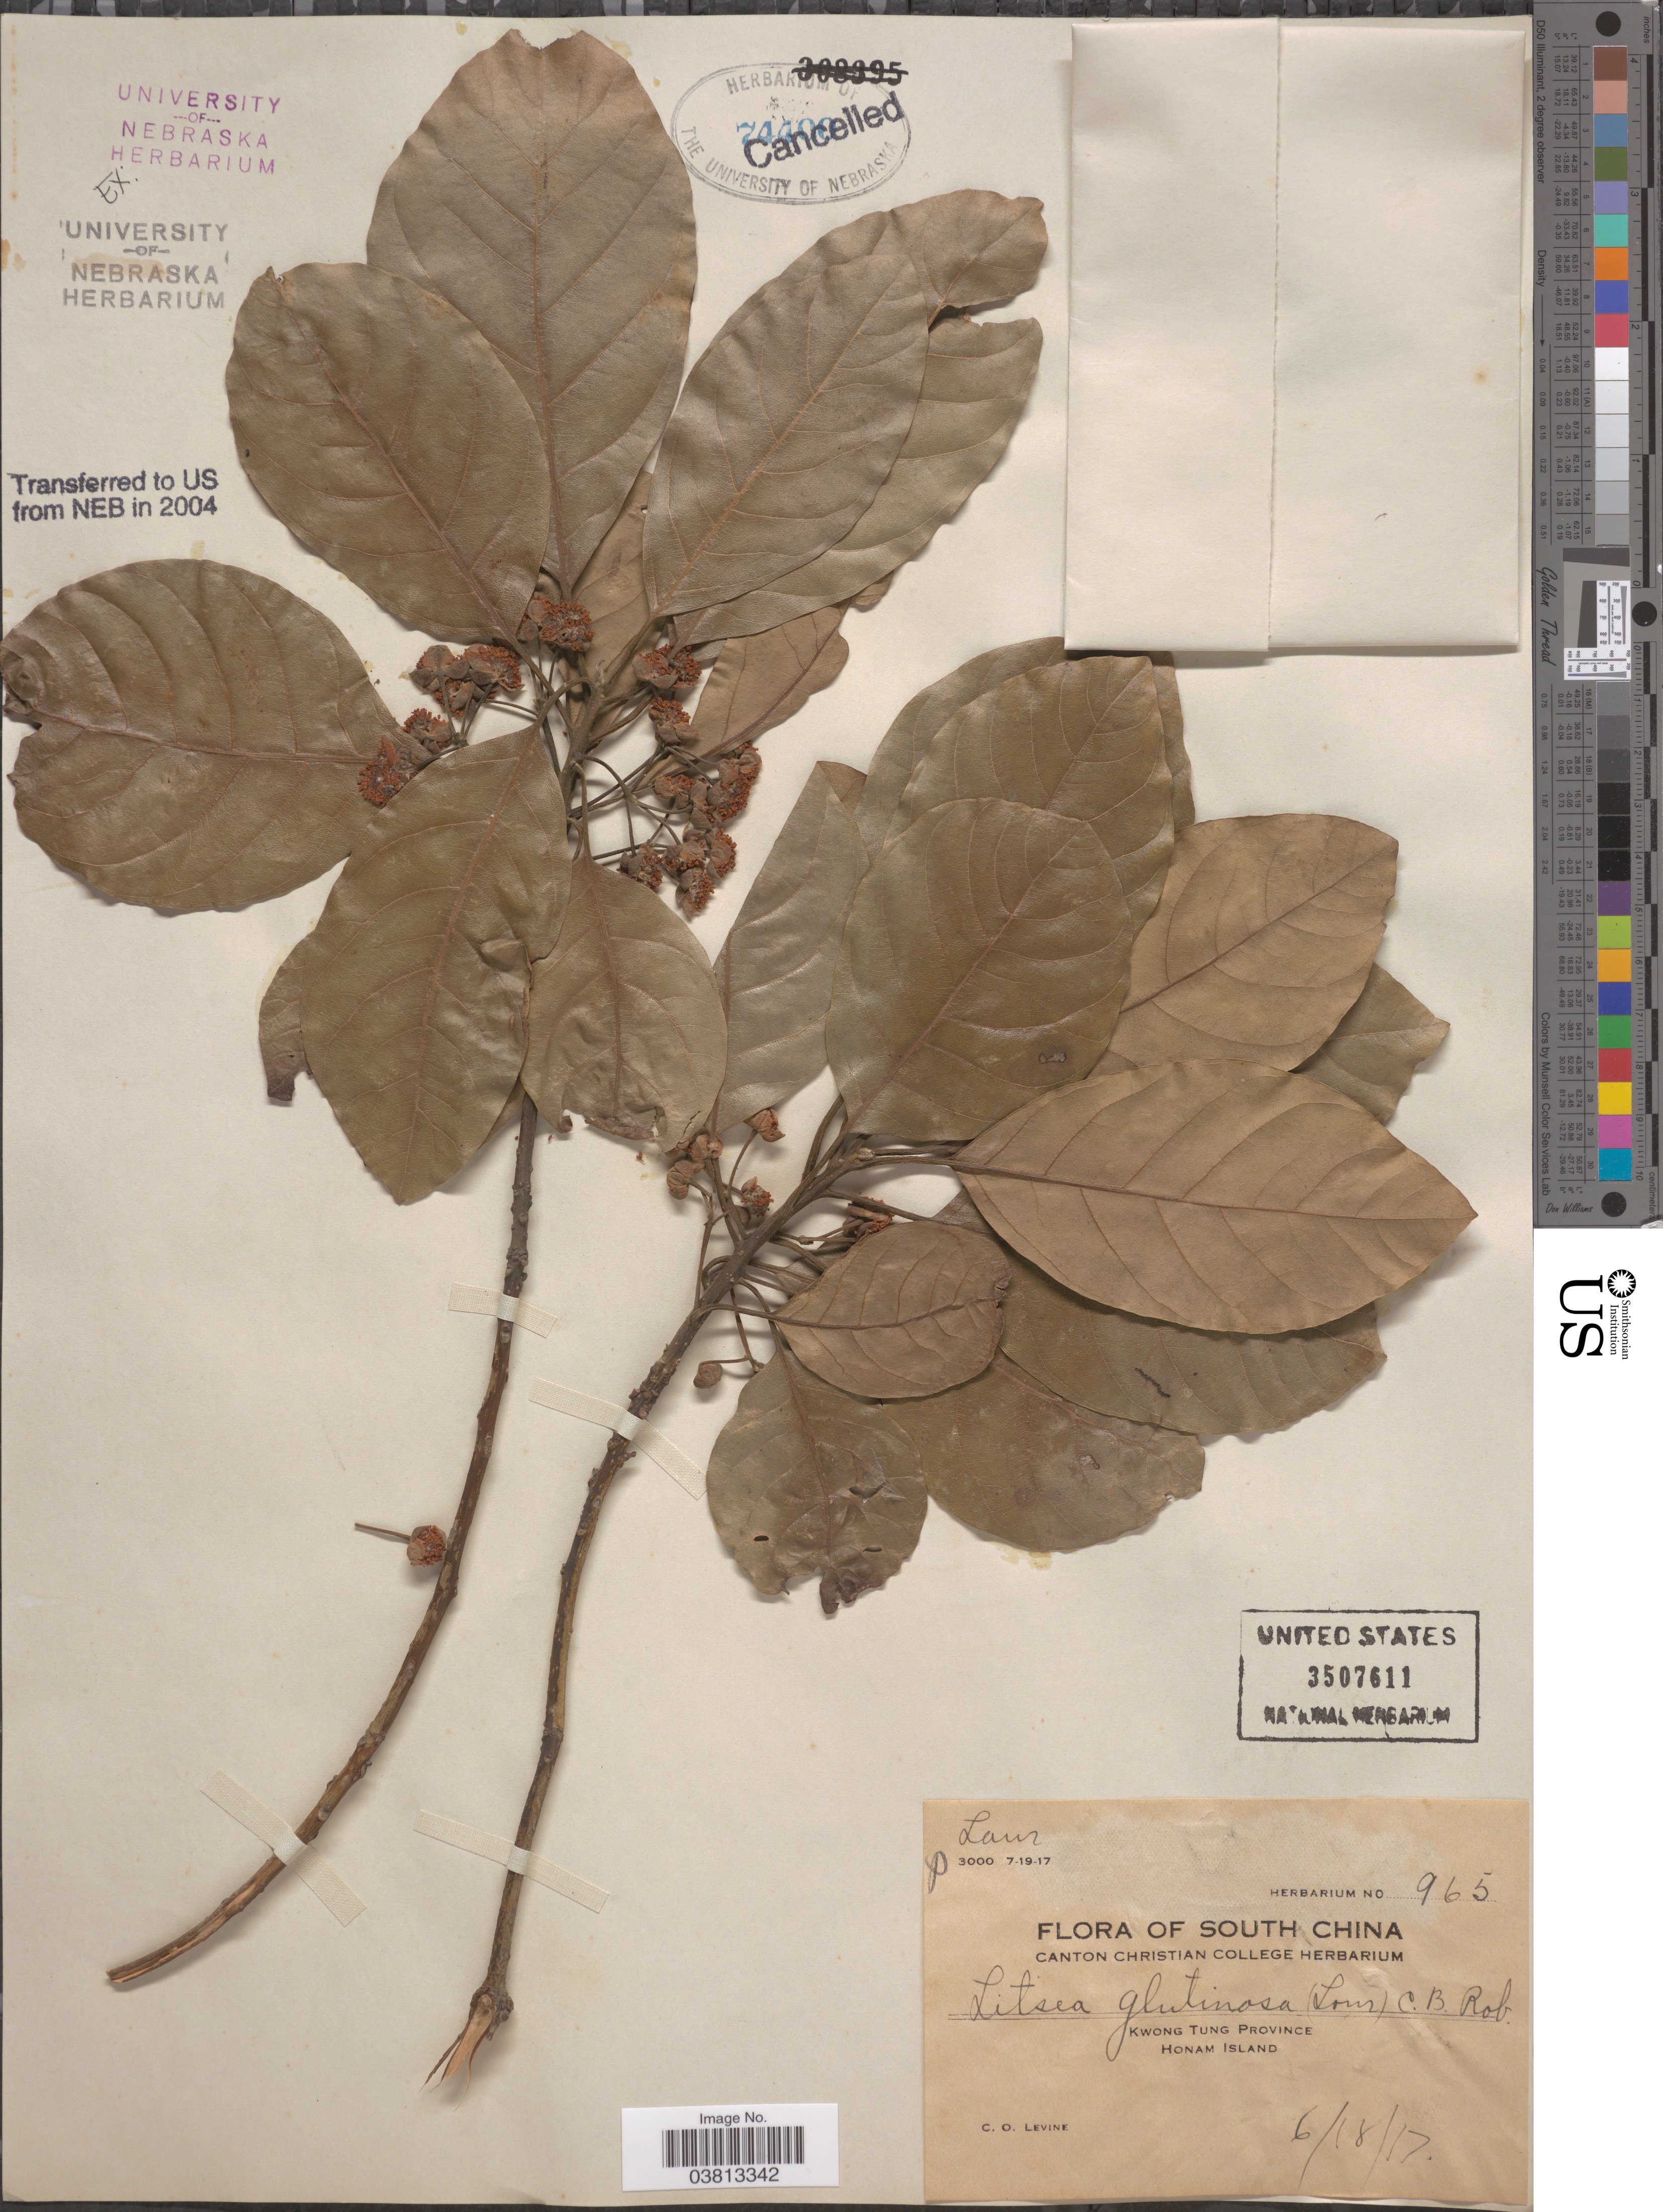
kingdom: Plantae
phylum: Tracheophyta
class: Magnoliopsida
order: Laurales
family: Lauraceae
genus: Litsea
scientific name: Litsea glutinosa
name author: (Lour.) C.B. Rob.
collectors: C. O. Levine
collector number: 965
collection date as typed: Transcribed d/m/y: 18/6/17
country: China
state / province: Guangdong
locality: South China. Kwong Tung Province, Honam Island.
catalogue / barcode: US 3507611